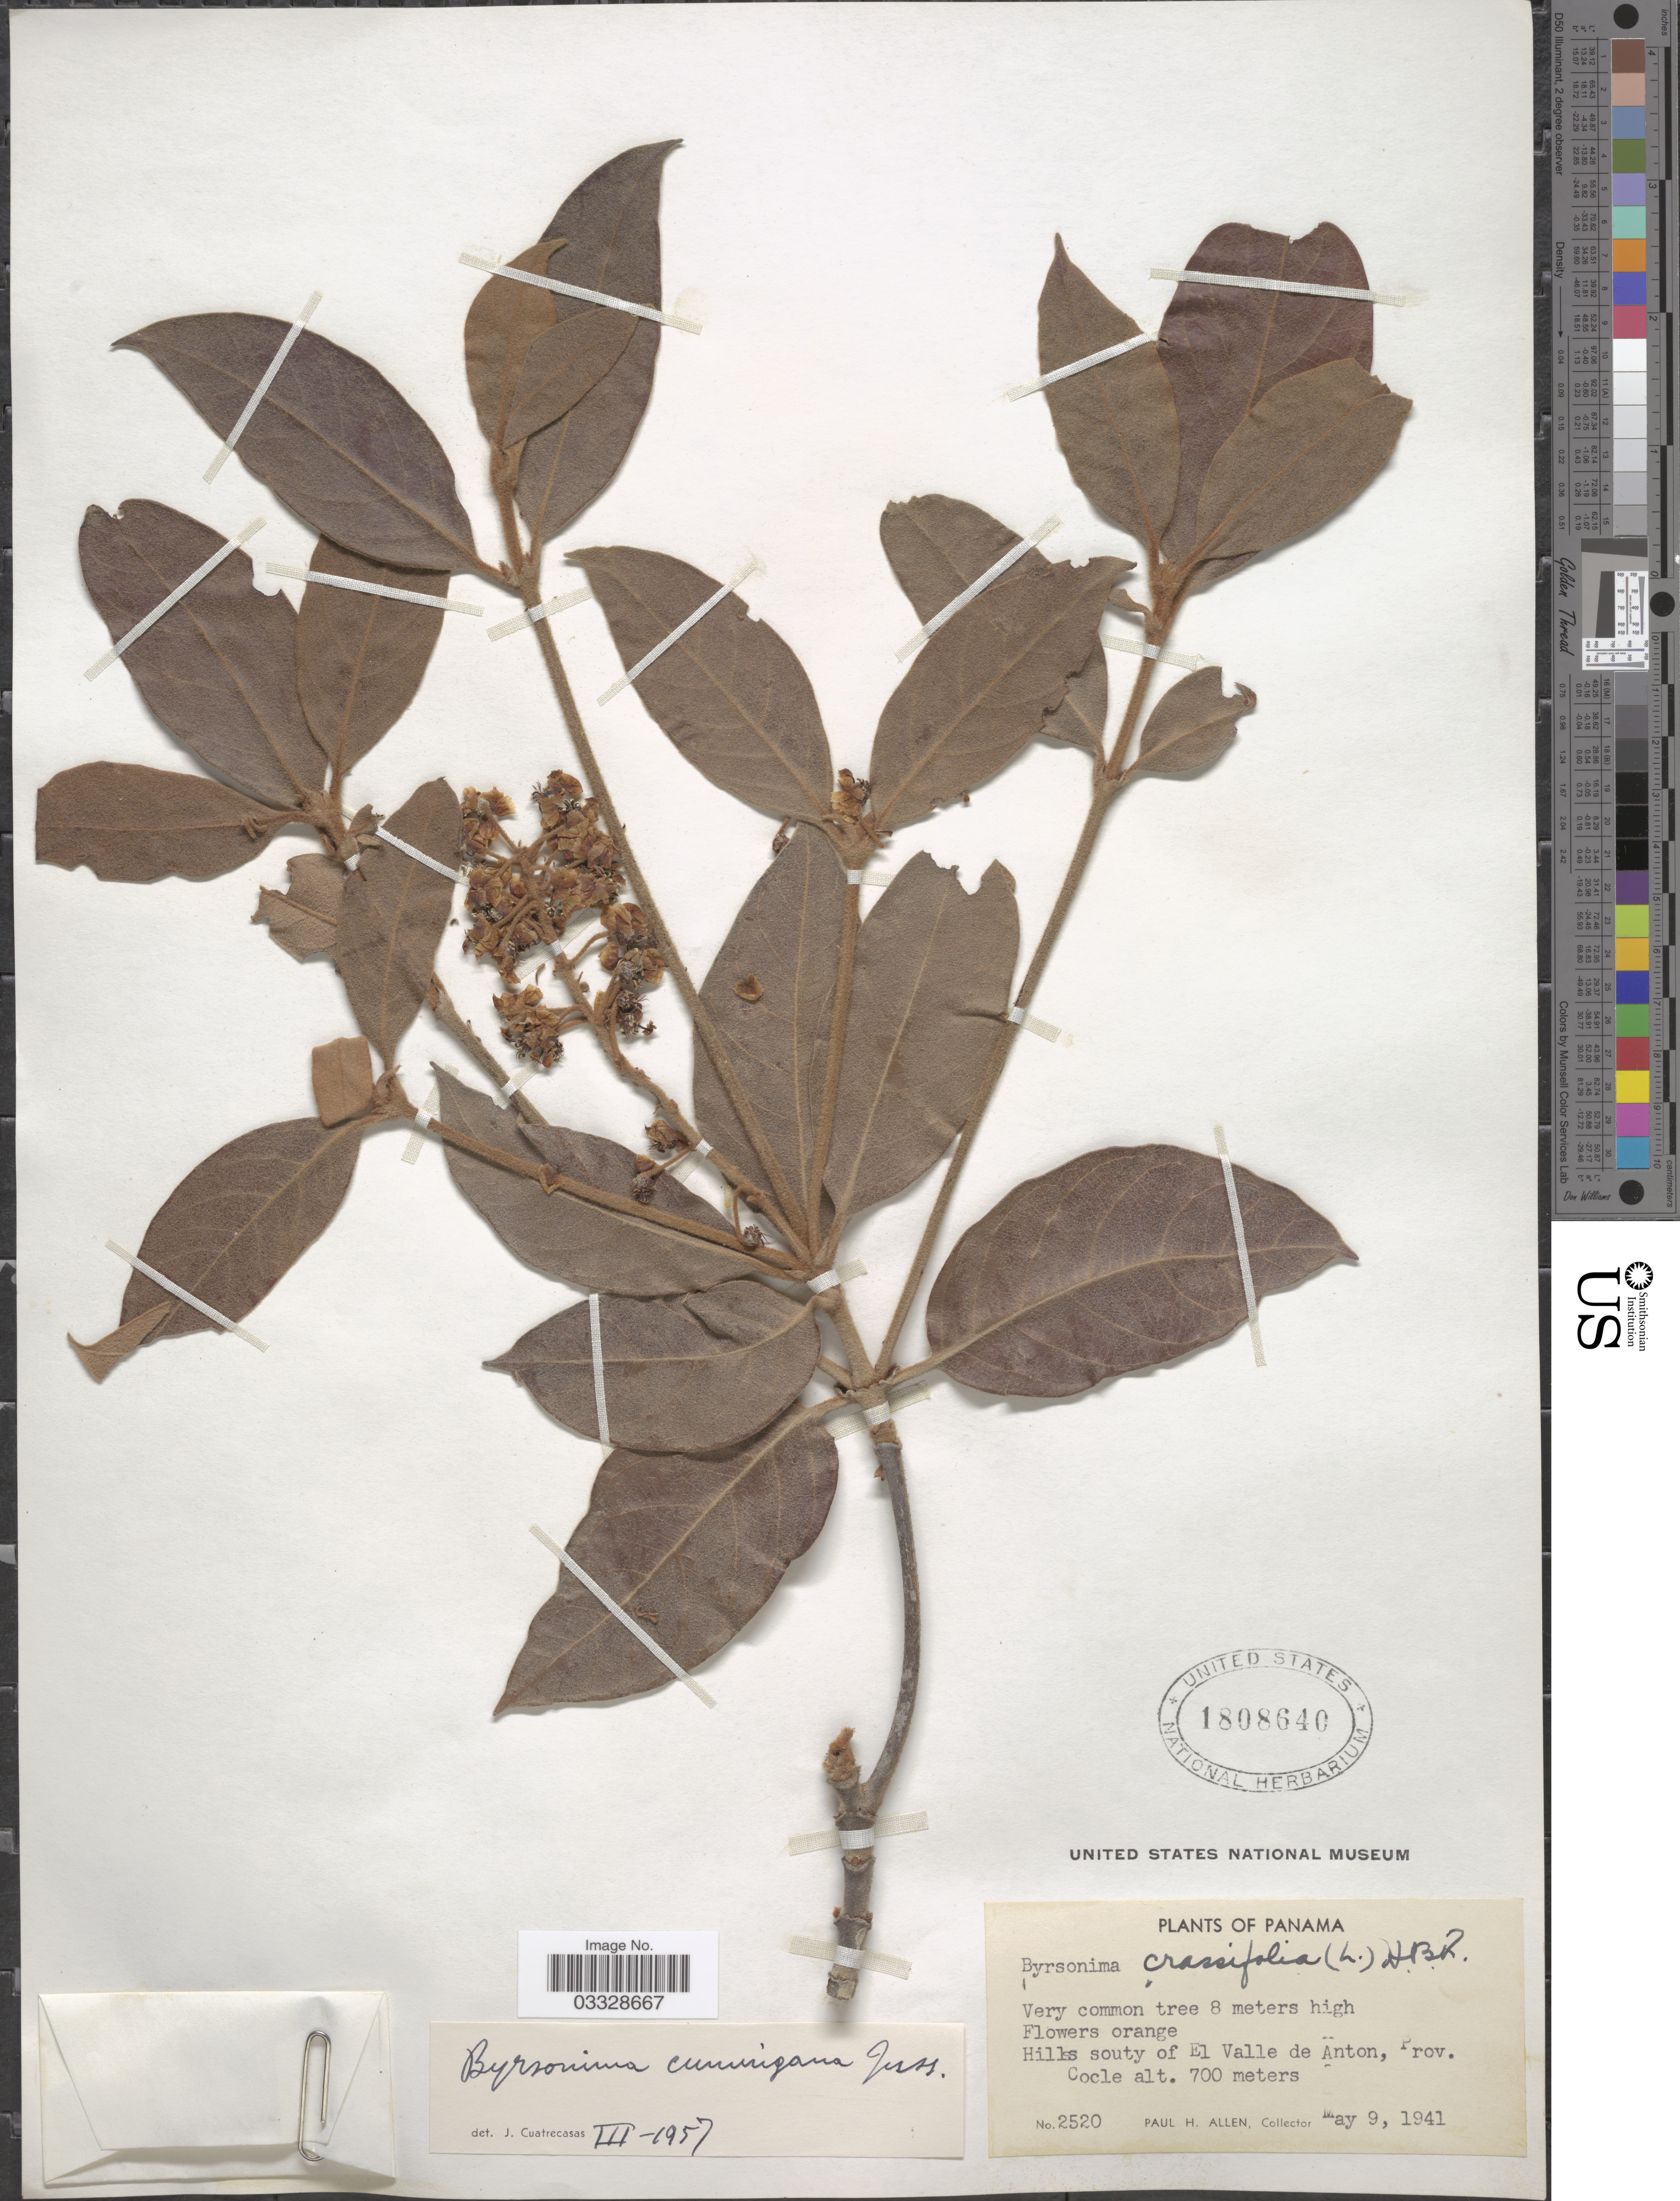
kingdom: Plantae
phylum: Tracheophyta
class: Magnoliopsida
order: Malpighiales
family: Malpighiaceae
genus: Byrsonima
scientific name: Byrsonima crassifolia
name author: (L.) Kunth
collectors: P. H. Allen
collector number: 2520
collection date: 1941-05-09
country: Panama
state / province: Coclé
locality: Hills souty of El Valle de Anton.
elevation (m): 700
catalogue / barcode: US 1808640